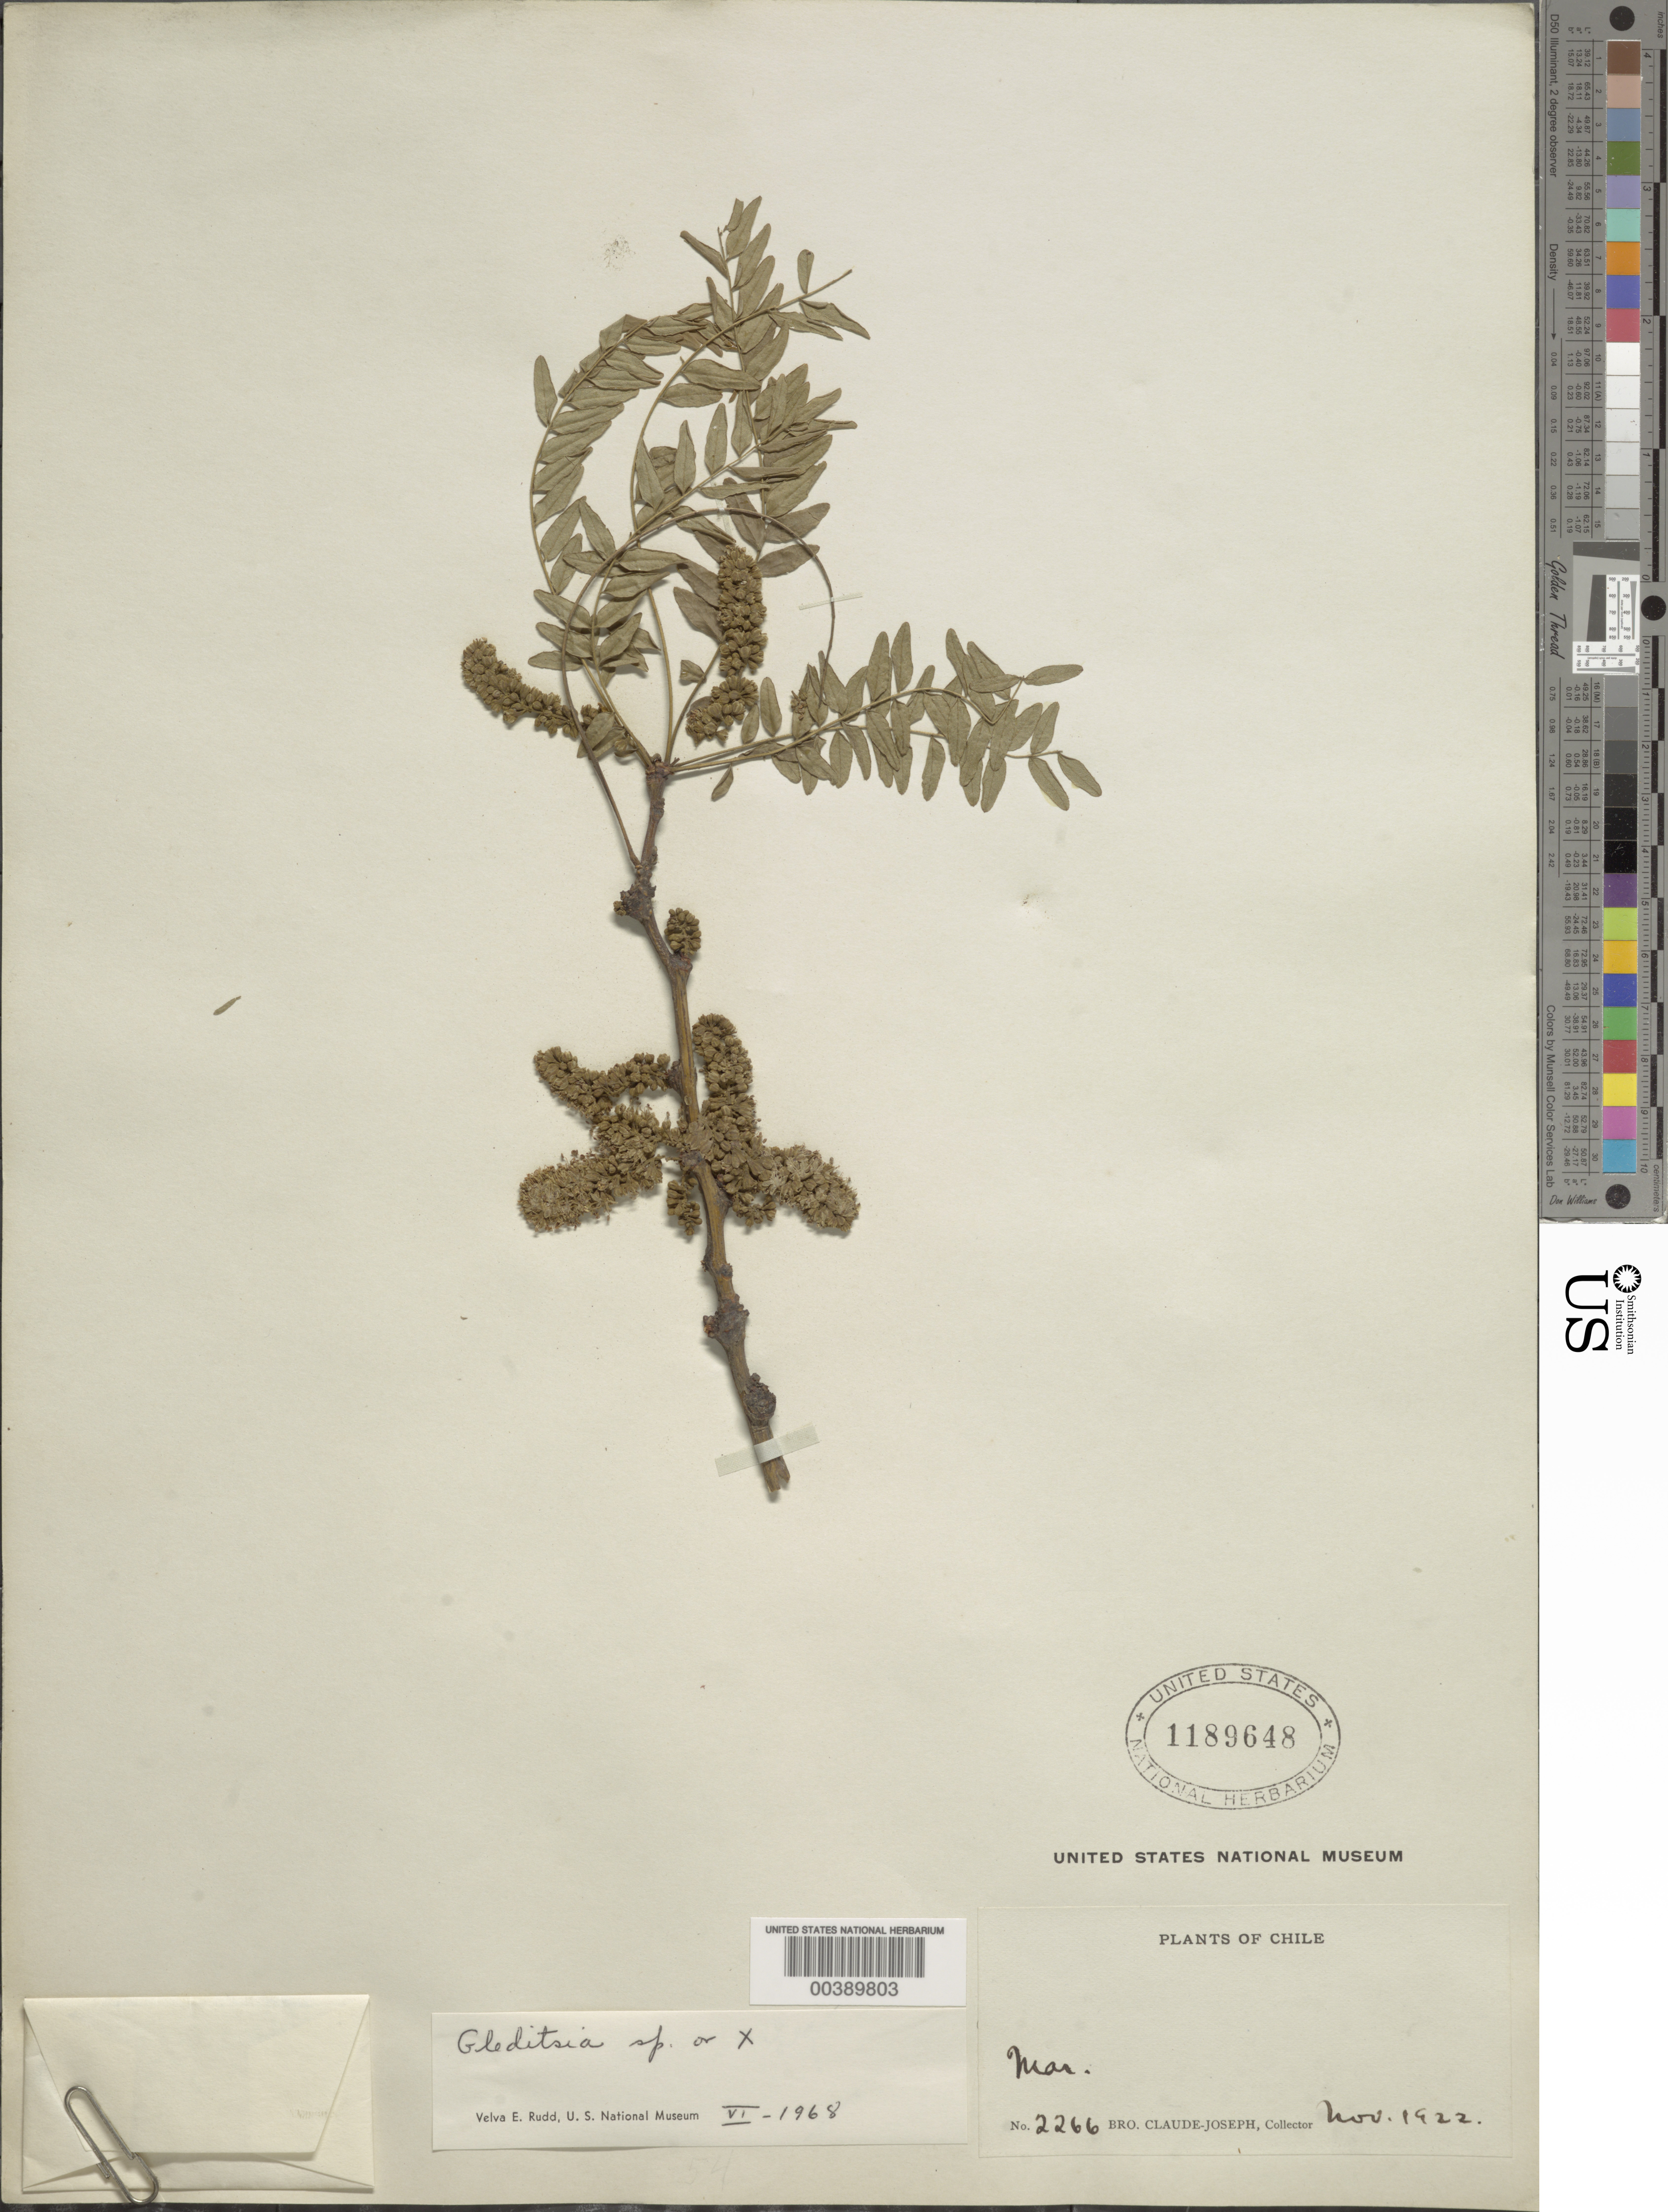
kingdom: Plantae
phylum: Tracheophyta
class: Magnoliopsida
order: Fabales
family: Fabaceae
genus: Gleditsia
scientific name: Gleditsia sp.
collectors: Bro. Claude-Joseph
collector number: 2266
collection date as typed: Nov 1922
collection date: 1922-11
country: Chile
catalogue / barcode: US 1189648